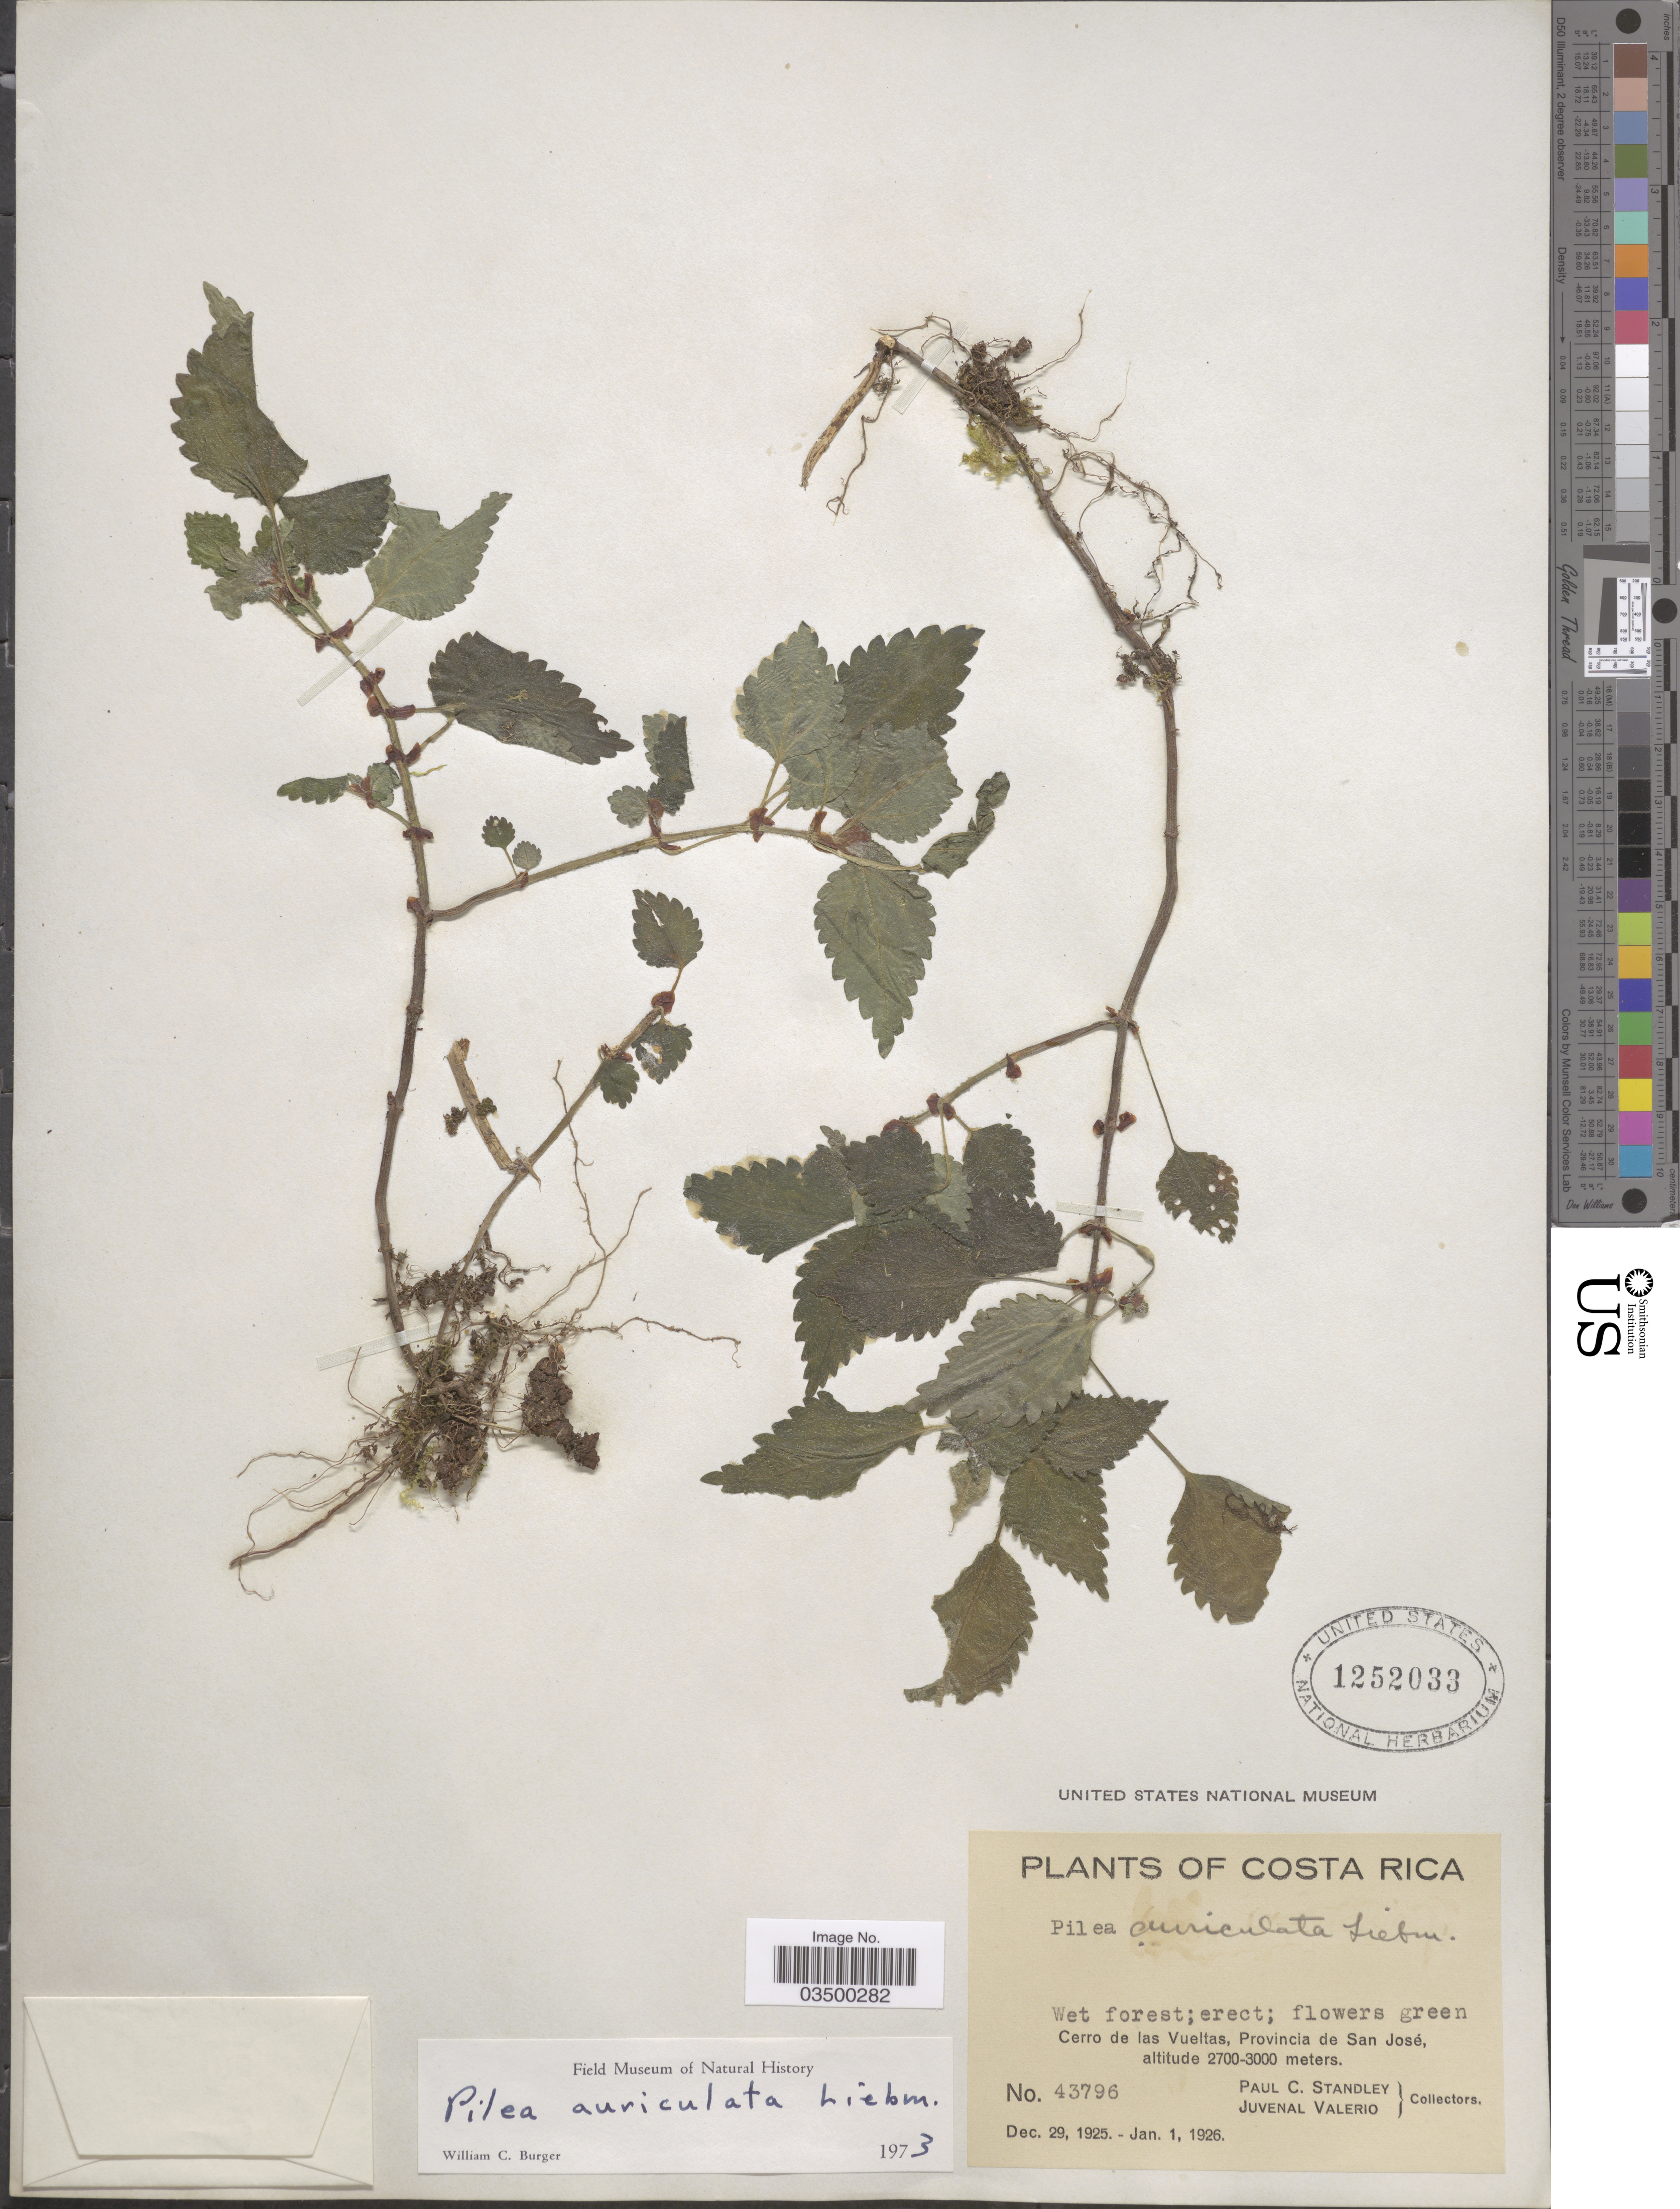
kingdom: Plantae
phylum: Tracheophyta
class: Magnoliopsida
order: Rosales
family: Urticaceae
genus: Pilea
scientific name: Pilea auriculata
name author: Liebm.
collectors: P. C. Standley & J. Valerio R.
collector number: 43796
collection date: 1925-12-29/1926-01-01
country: Costa Rica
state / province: San José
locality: Cerro de las Vueltas.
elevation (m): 2700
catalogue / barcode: US 1252033